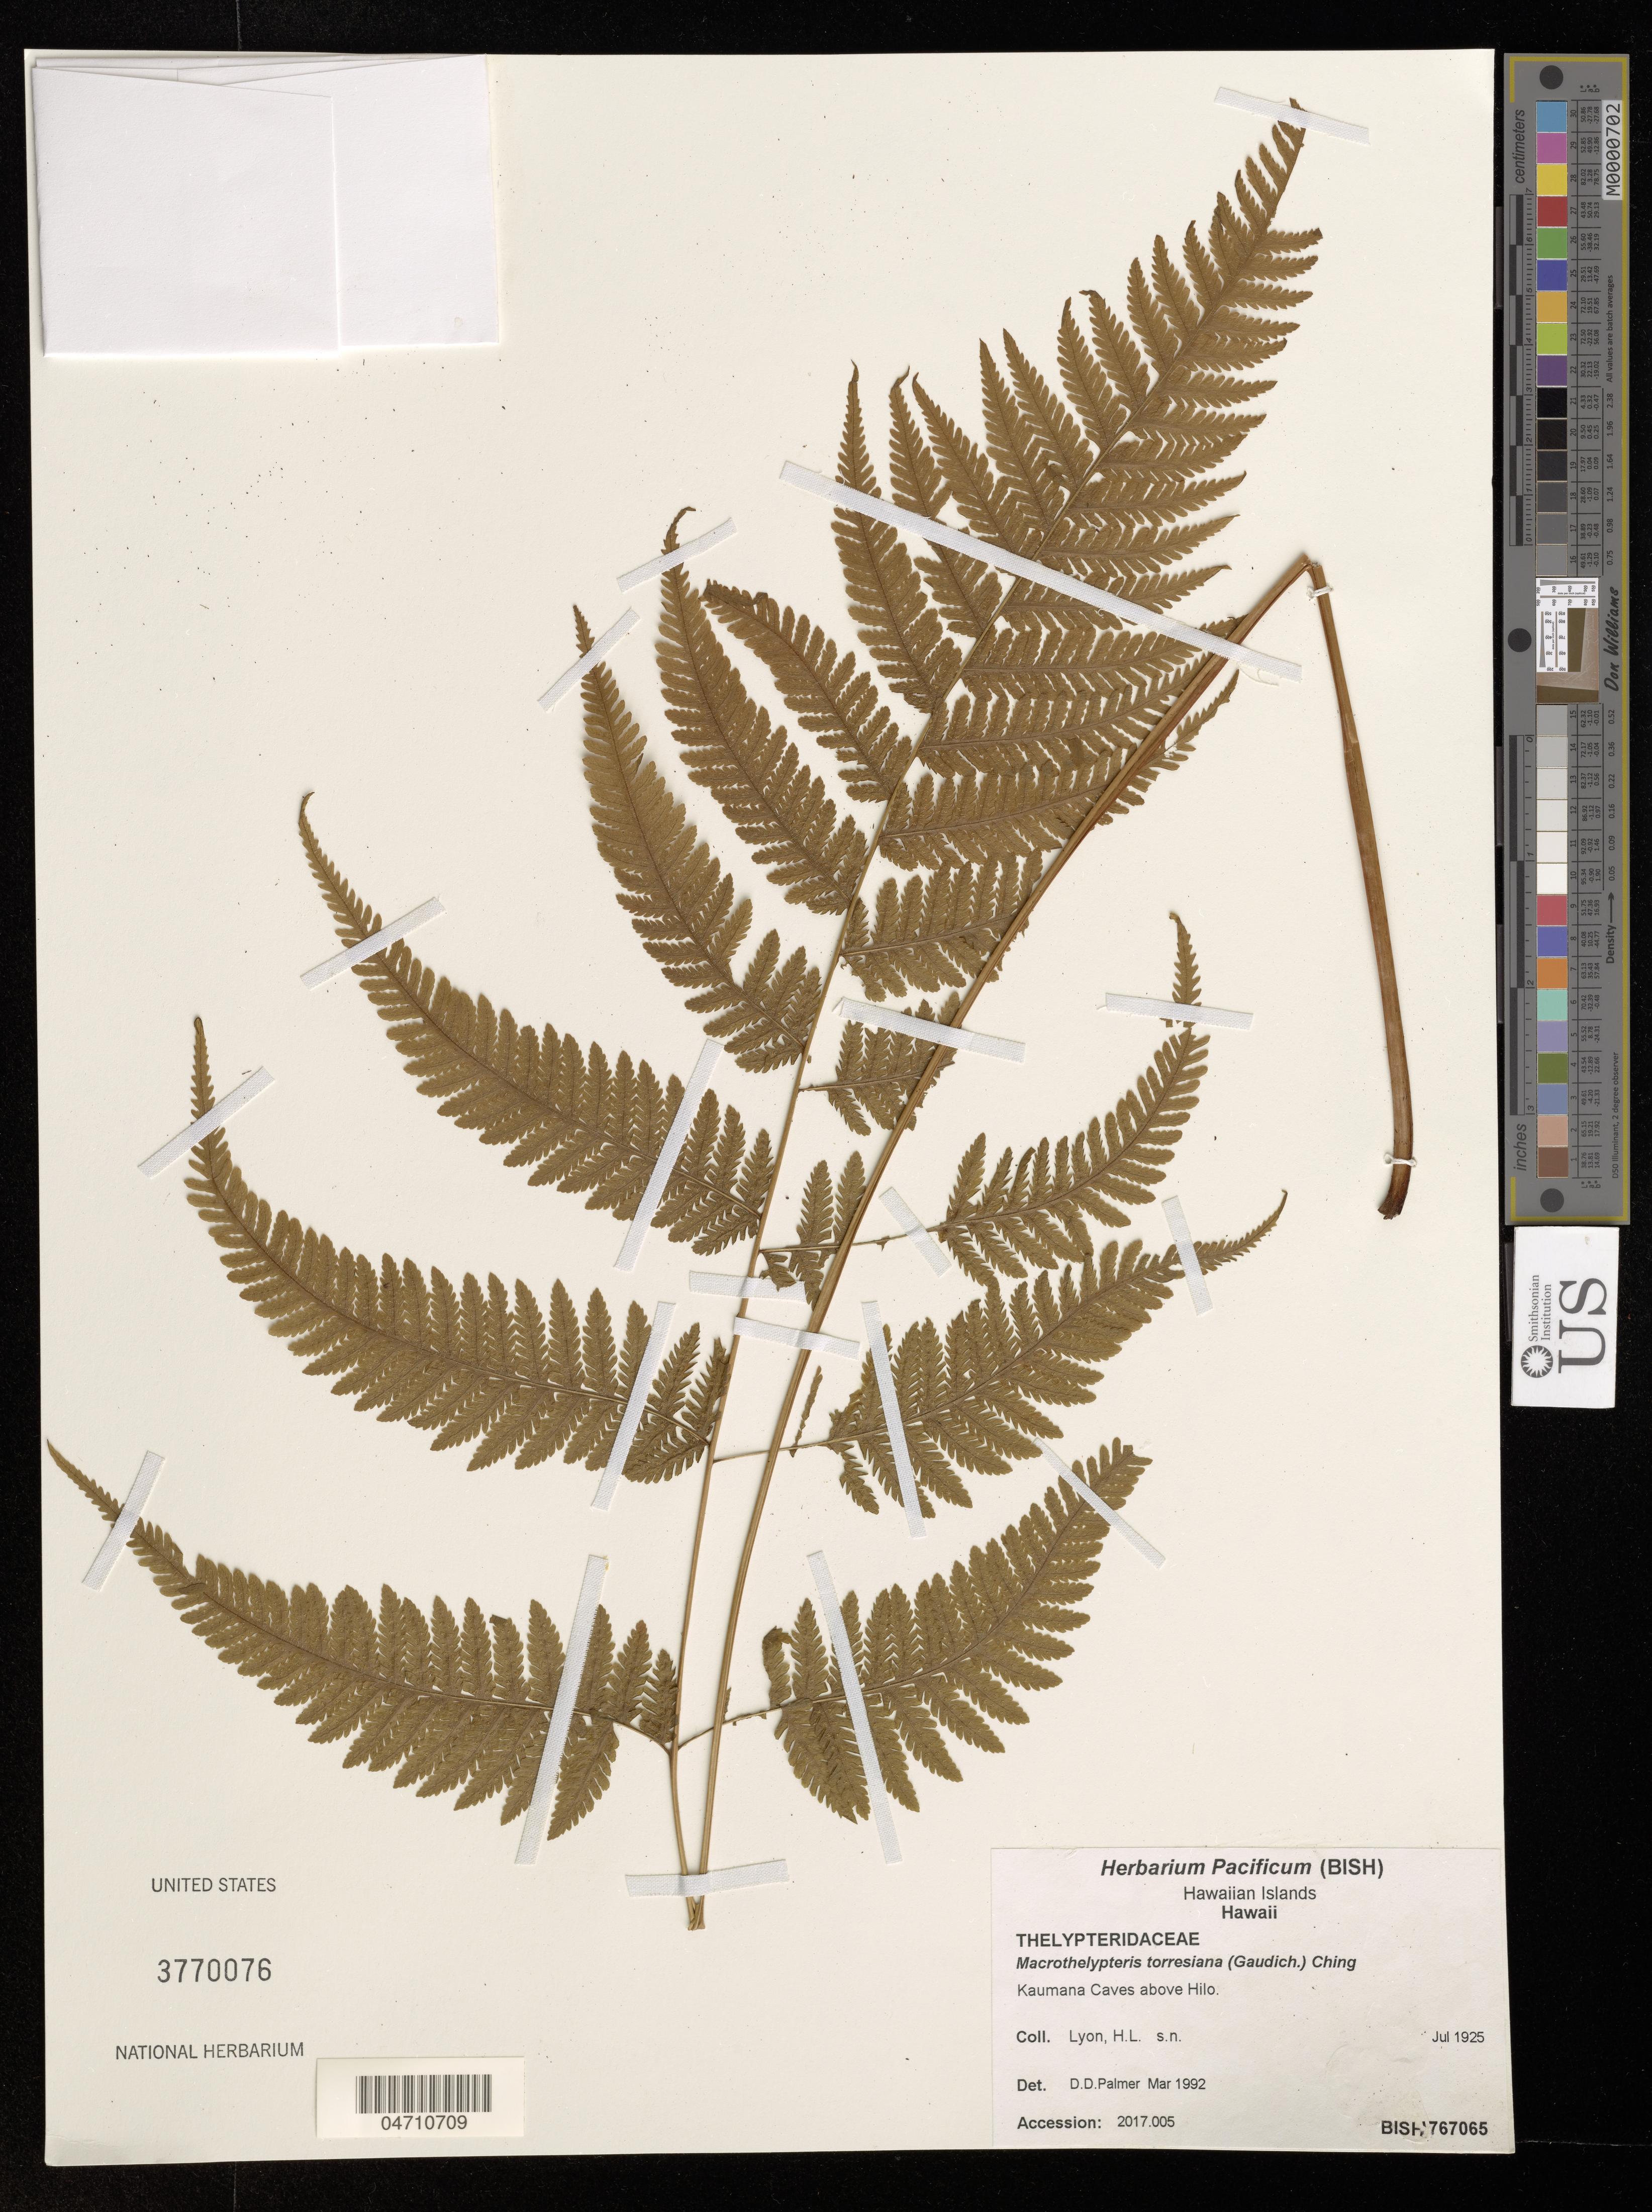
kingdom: Plantae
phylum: Tracheophyta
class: Polypodiopsida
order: Polypodiales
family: Thelypteridaceae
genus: Macrothelypteris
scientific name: Macrothelypteris torresiana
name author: (Gaudich.) Ching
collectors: H. Lyon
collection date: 1925-07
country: United States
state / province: Hawaii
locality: Hawaiian Islands. Kaumana Caves above Hilo.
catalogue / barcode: US 3770076